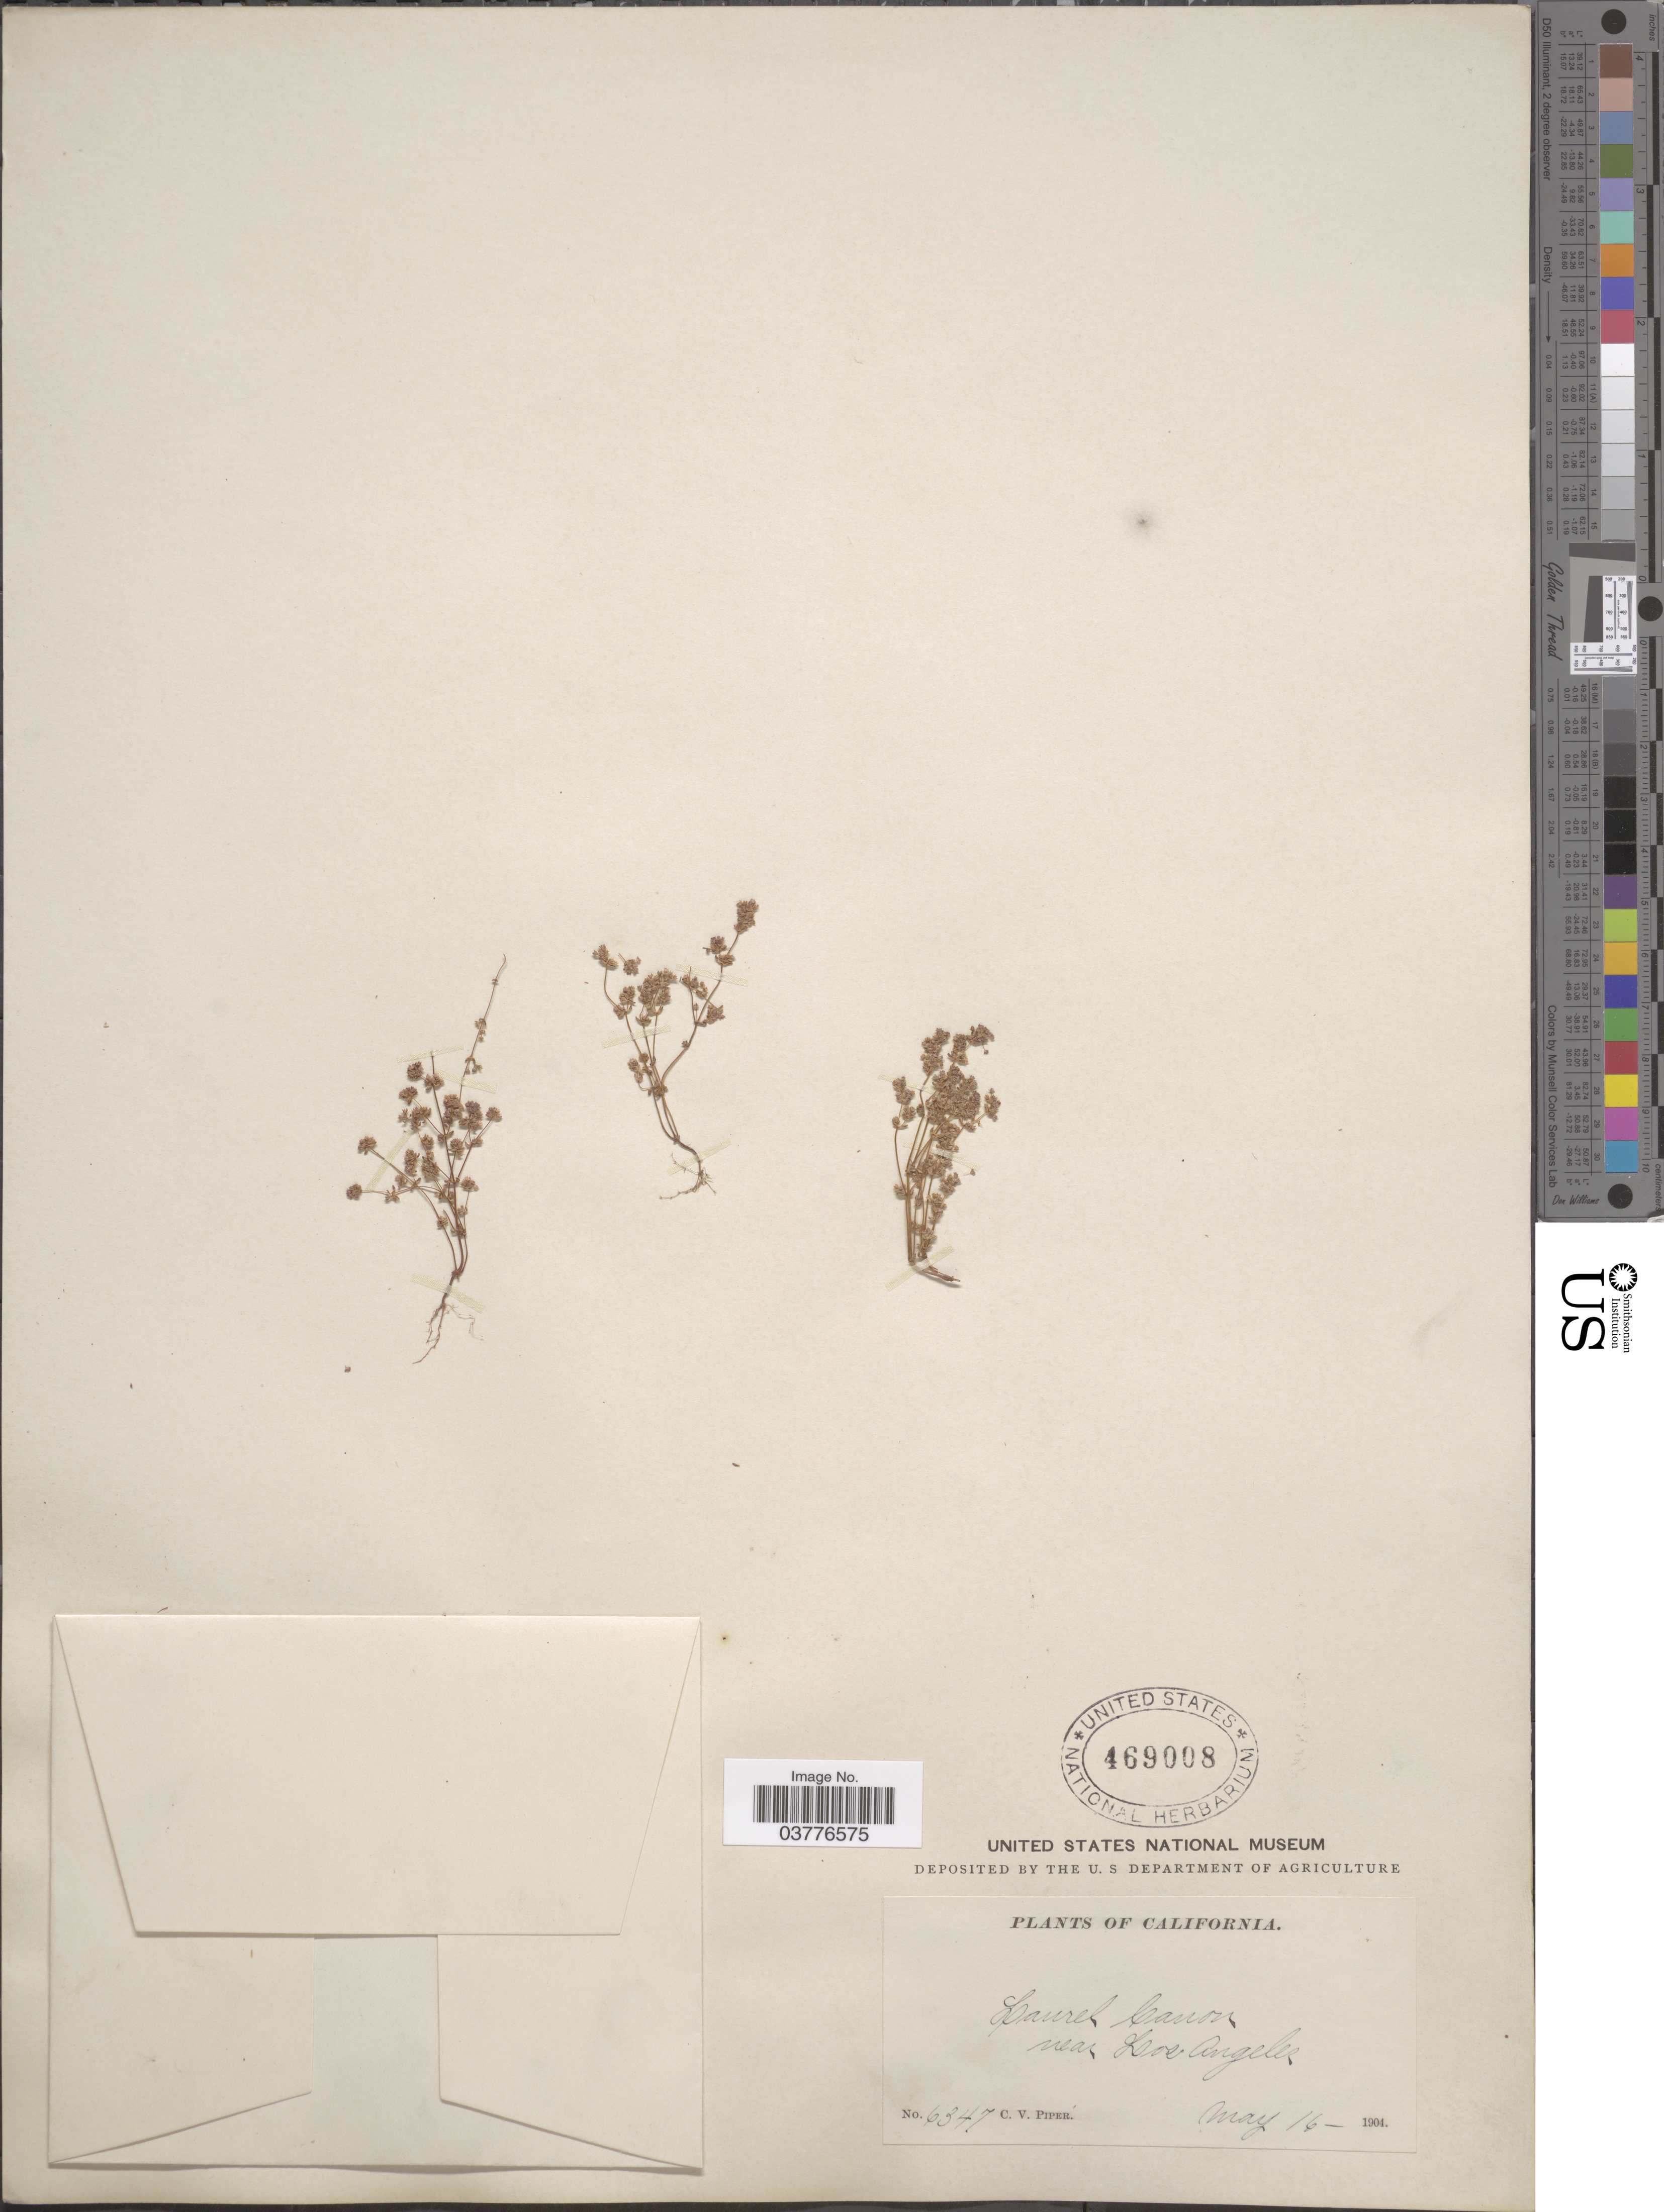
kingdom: Plantae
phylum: Tracheophyta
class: Magnoliopsida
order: Saxifragales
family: Crassulaceae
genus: Crassula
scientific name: Crassula sp.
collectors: C. V. Piper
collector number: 6347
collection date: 1904-05-16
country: United States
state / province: California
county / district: Los Angeles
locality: Laurel Canon near Los Angeles.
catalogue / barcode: US 469008